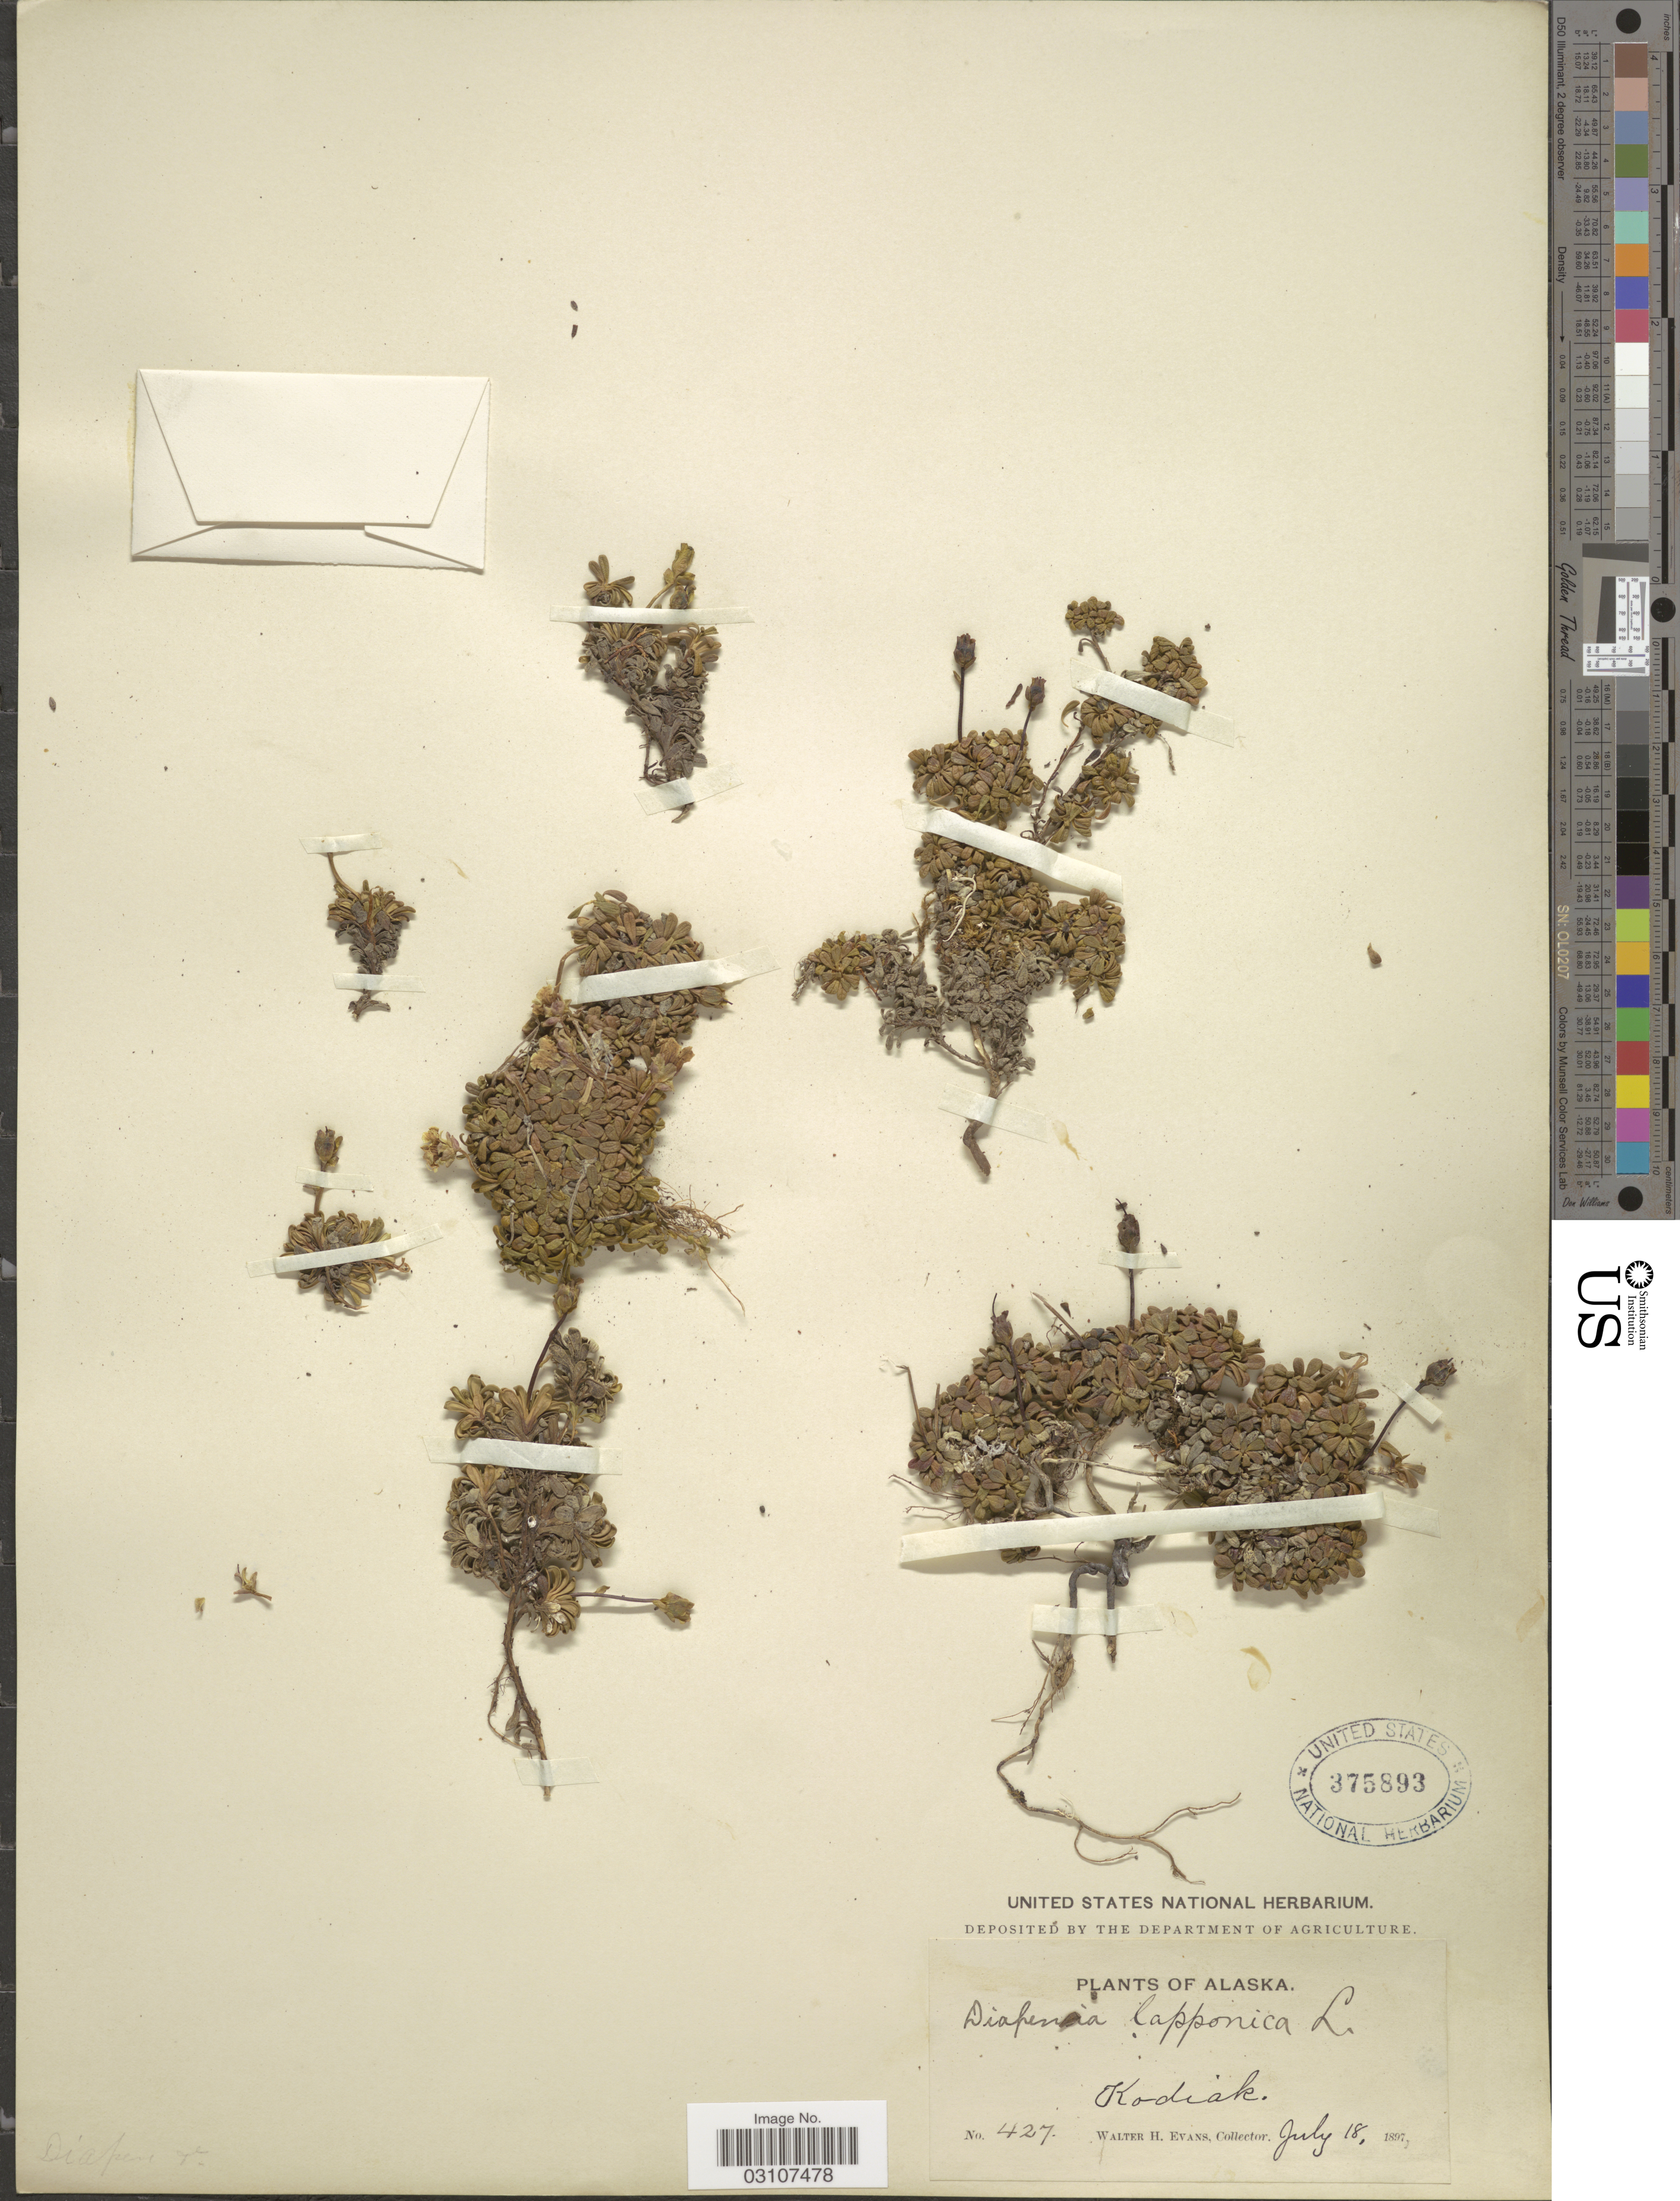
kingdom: Plantae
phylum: Tracheophyta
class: Magnoliopsida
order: Ericales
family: Diapensiaceae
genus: Diapensia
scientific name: Diapensia lapponica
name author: L.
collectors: W. H. Evans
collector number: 427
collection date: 1897-07-18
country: United States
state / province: Alaska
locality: Kodiak.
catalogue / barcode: US 375893